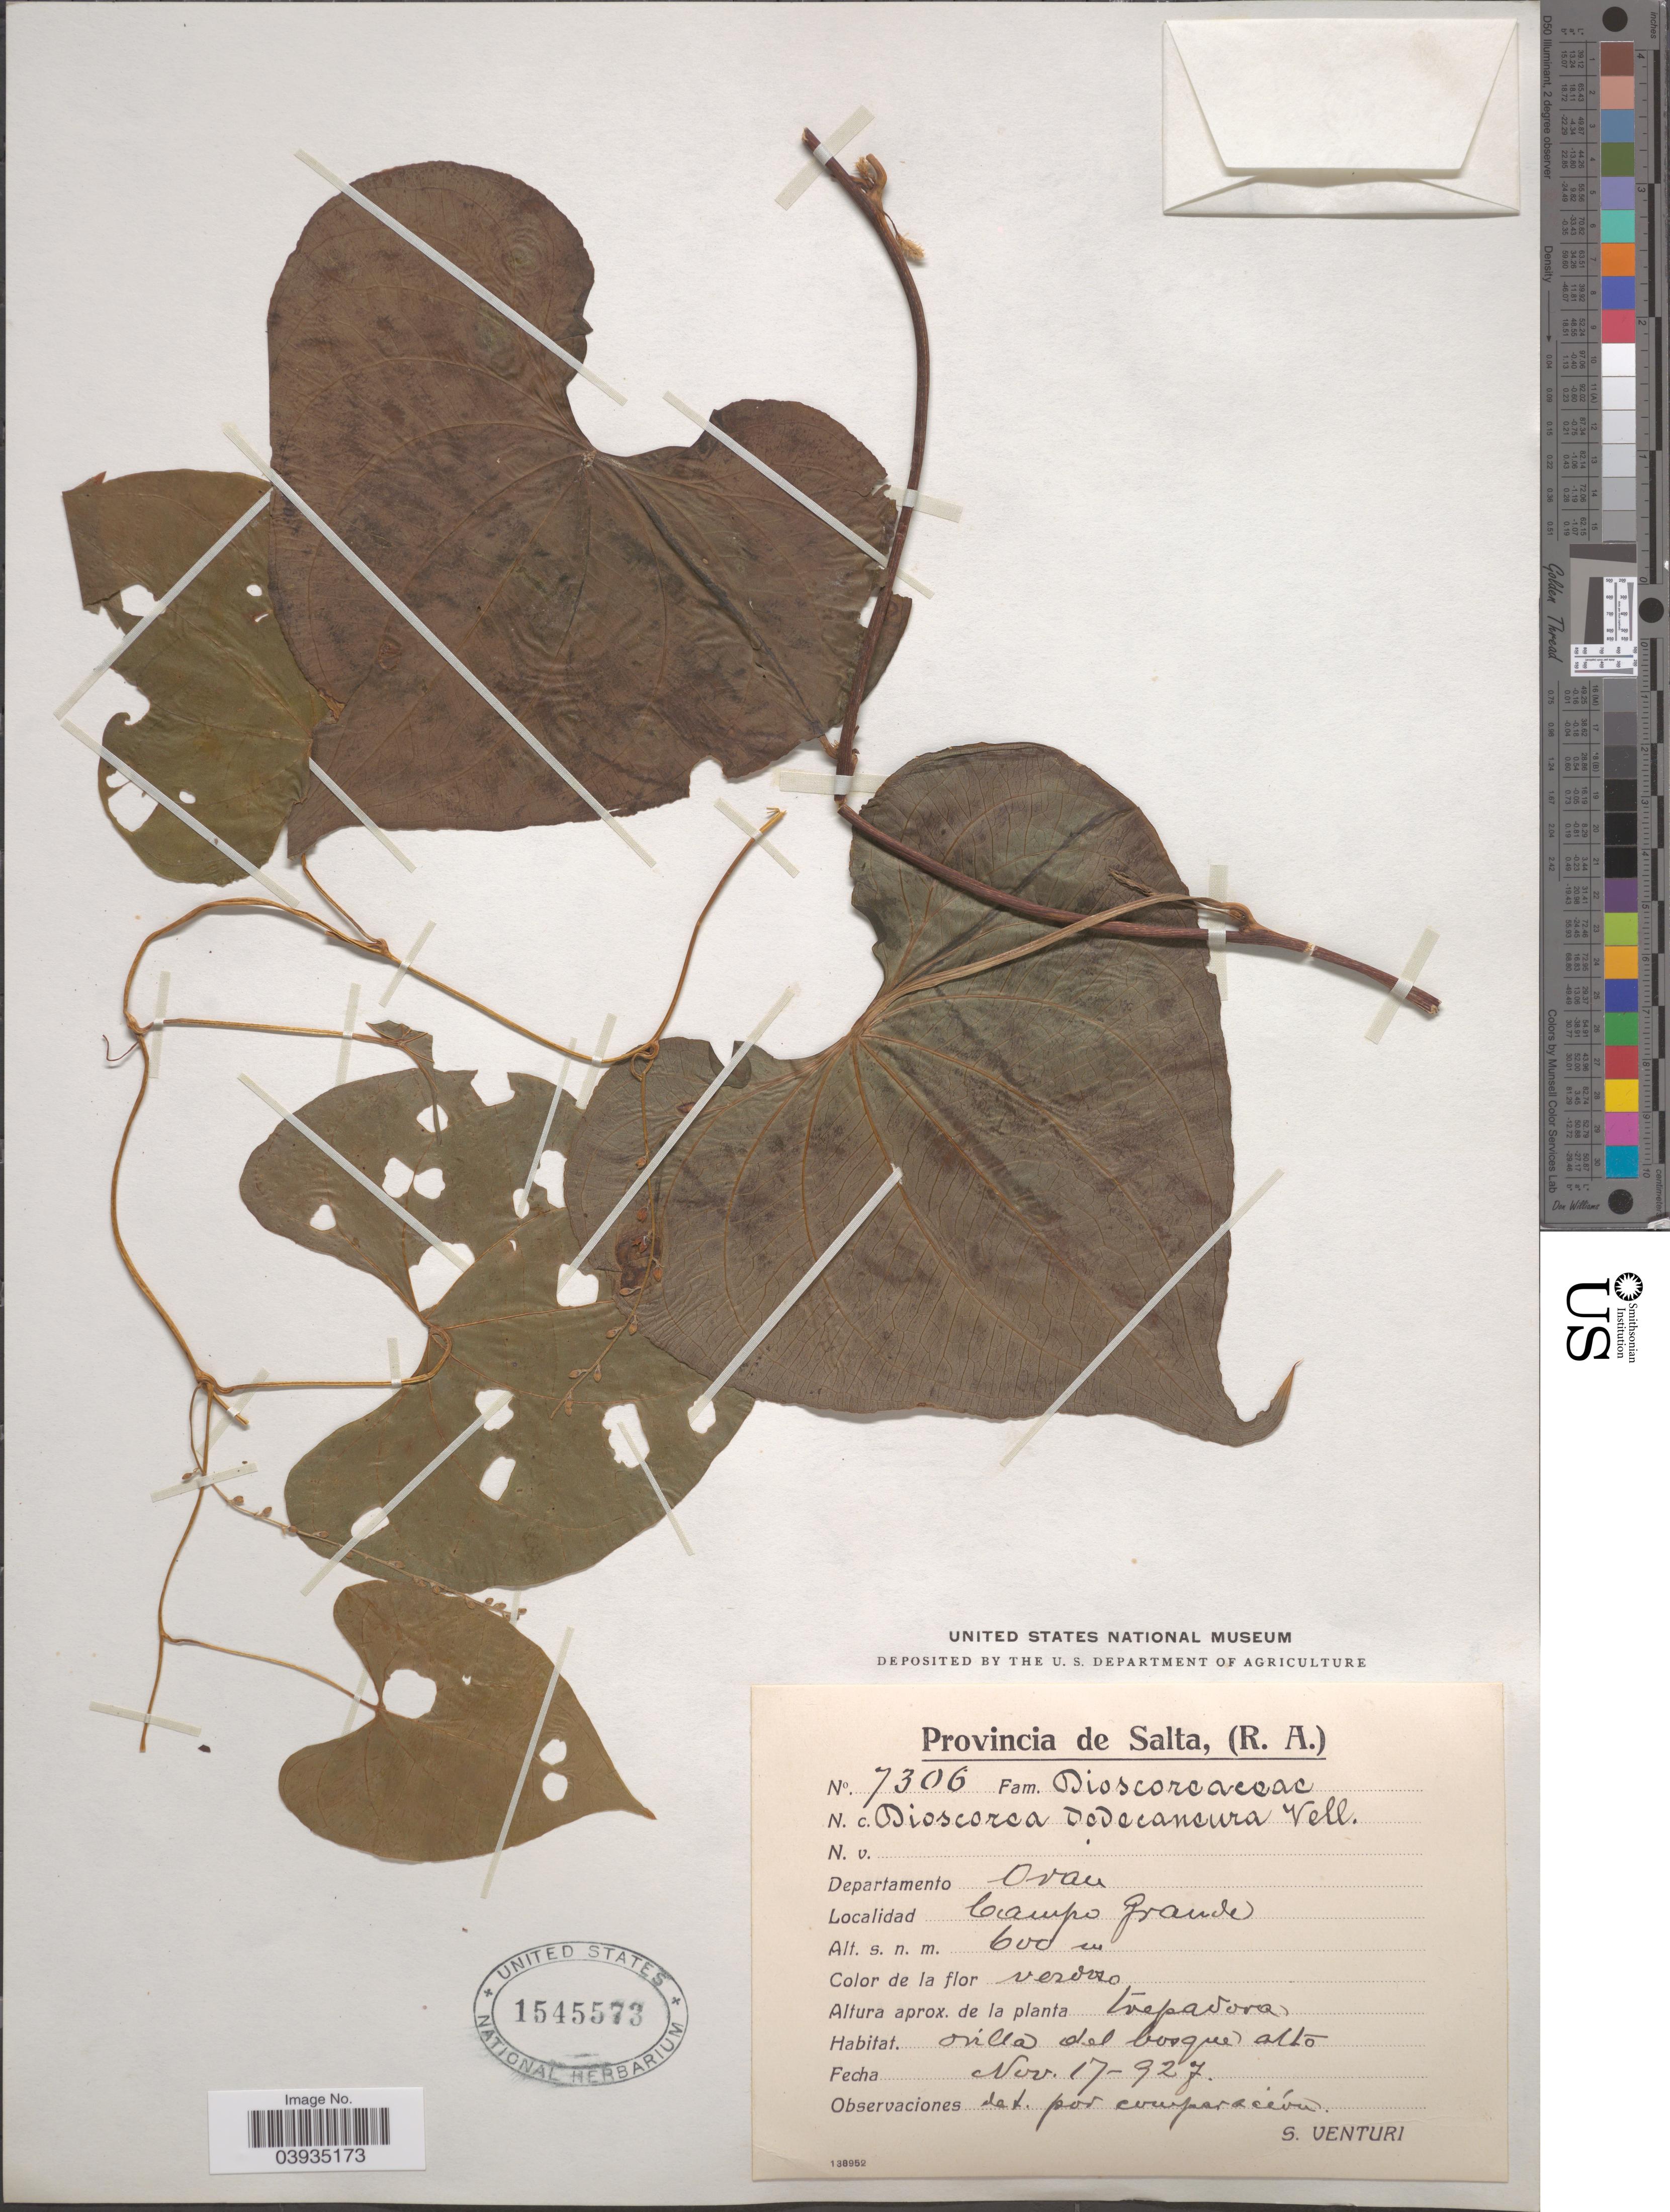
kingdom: Plantae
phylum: Tracheophyta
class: Liliopsida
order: Dioscoreales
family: Dioscoreaceae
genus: Dioscorea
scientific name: Dioscorea dodecaneura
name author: Vell.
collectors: S. Venturi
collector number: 7306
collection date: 1927-11-17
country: Argentina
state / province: Salta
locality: Departamento Oran. Campo Grande.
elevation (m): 600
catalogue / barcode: US 1545573